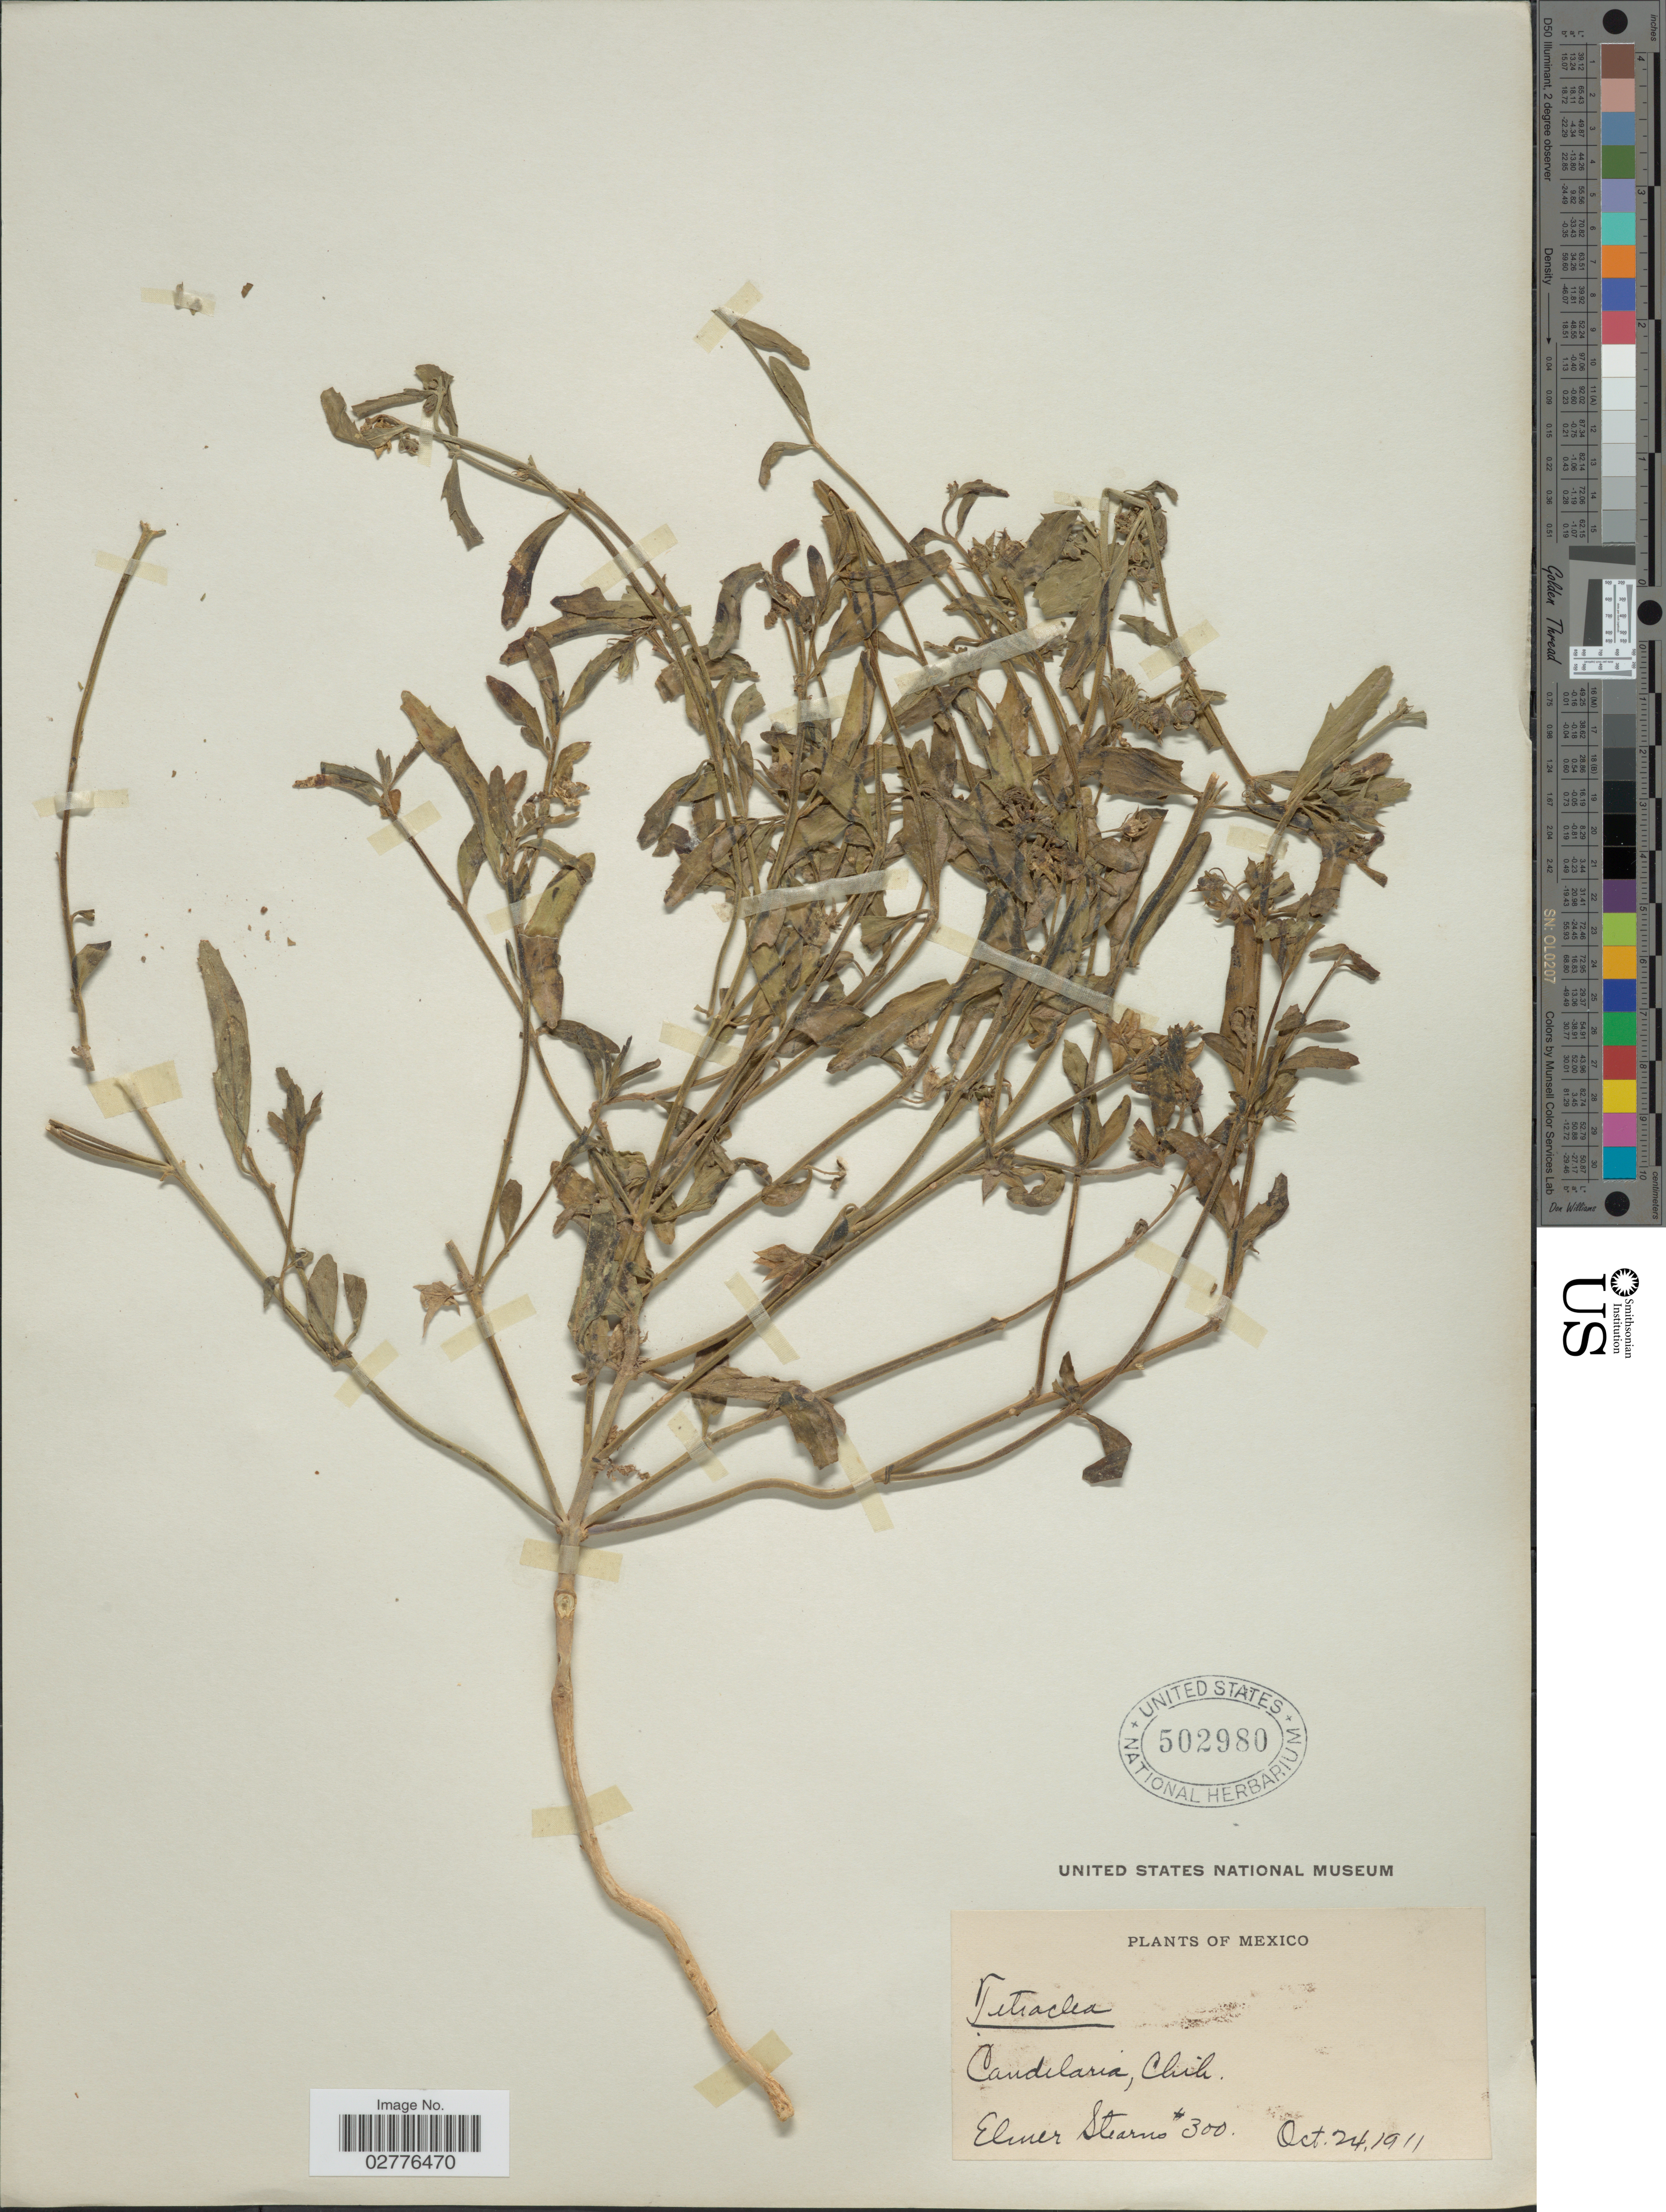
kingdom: Plantae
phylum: Tracheophyta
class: Magnoliopsida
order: Lamiales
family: Lamiaceae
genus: Tetraclea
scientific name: Tetraclea coulteri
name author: A. Gray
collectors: E. Stearns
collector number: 300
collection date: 1911-10-24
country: Mexico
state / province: Chihuahua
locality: Candelaria.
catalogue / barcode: US 502980